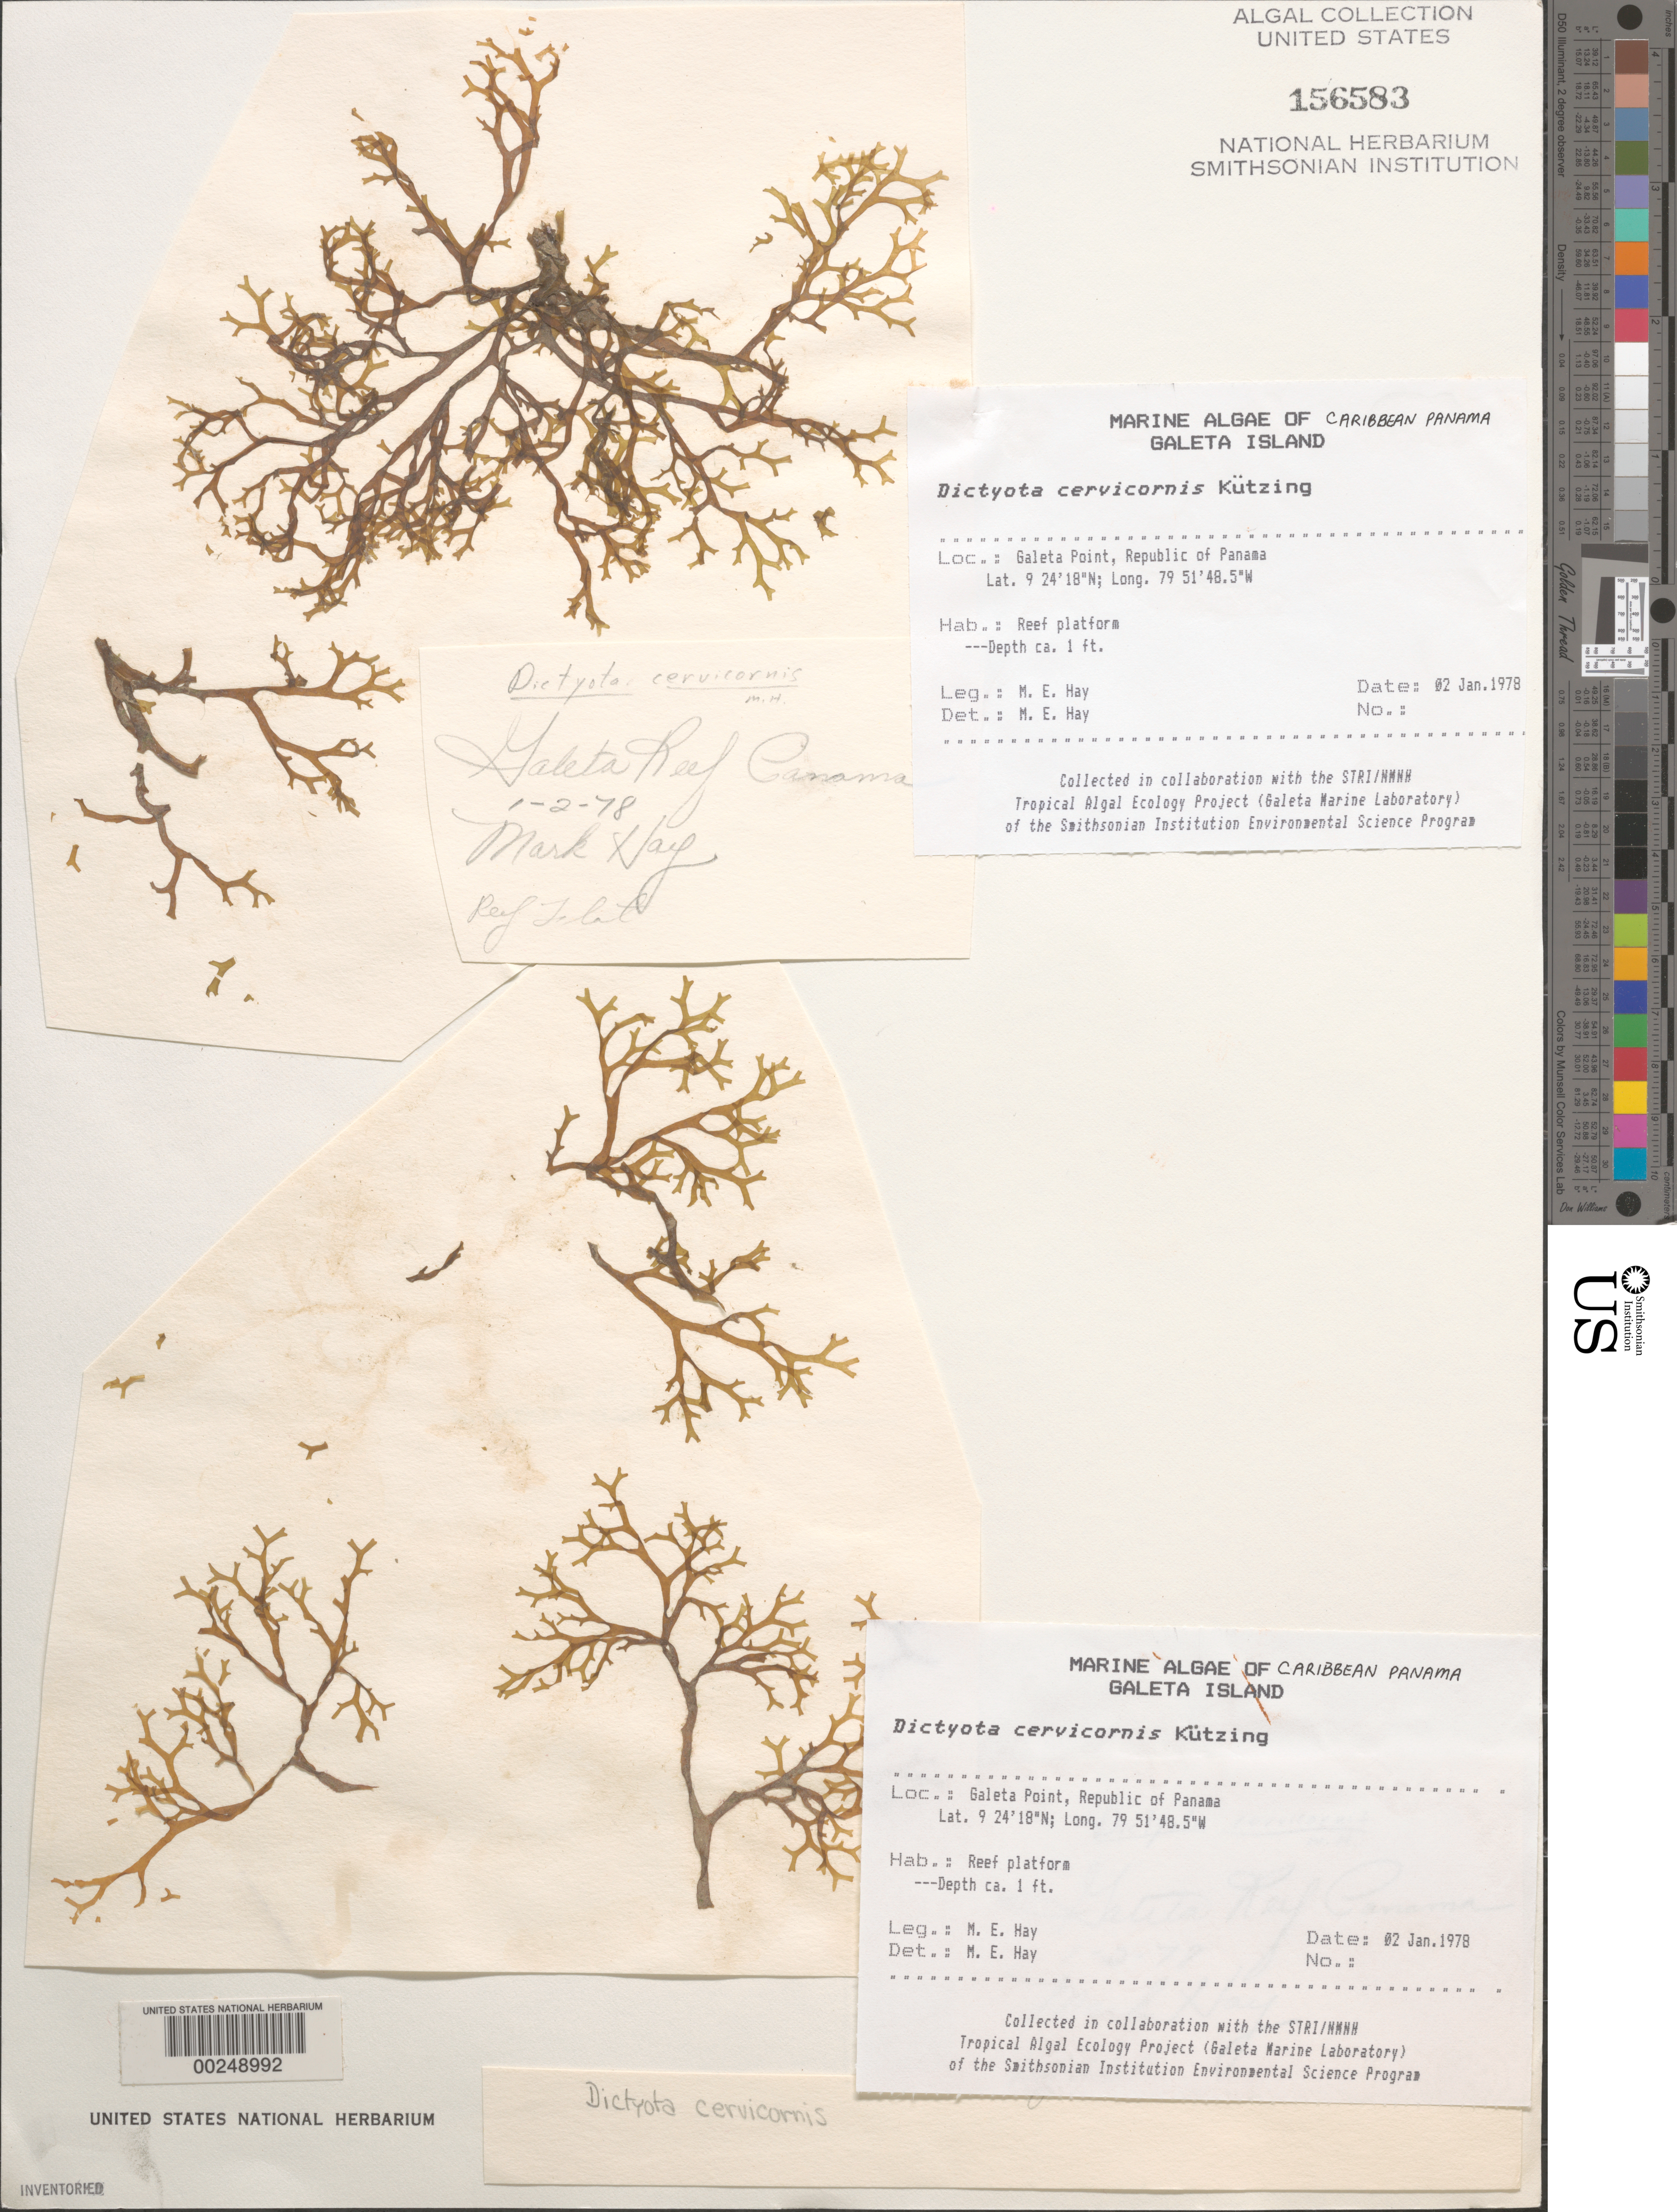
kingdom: Chromista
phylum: Ochrophyta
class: Phaeophyceae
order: Dictyotales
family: Dictyotaceae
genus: Dictyota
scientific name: Dictyota cervicornis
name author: Kütz.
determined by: Hay, M. E.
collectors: M. E. Hay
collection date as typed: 02 Jan 1978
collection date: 1978-01-02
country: Panama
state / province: Colón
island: Galeta Island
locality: Galeta Point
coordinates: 9 24' 18" N, 79 51' 48.5" W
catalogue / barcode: US 156583